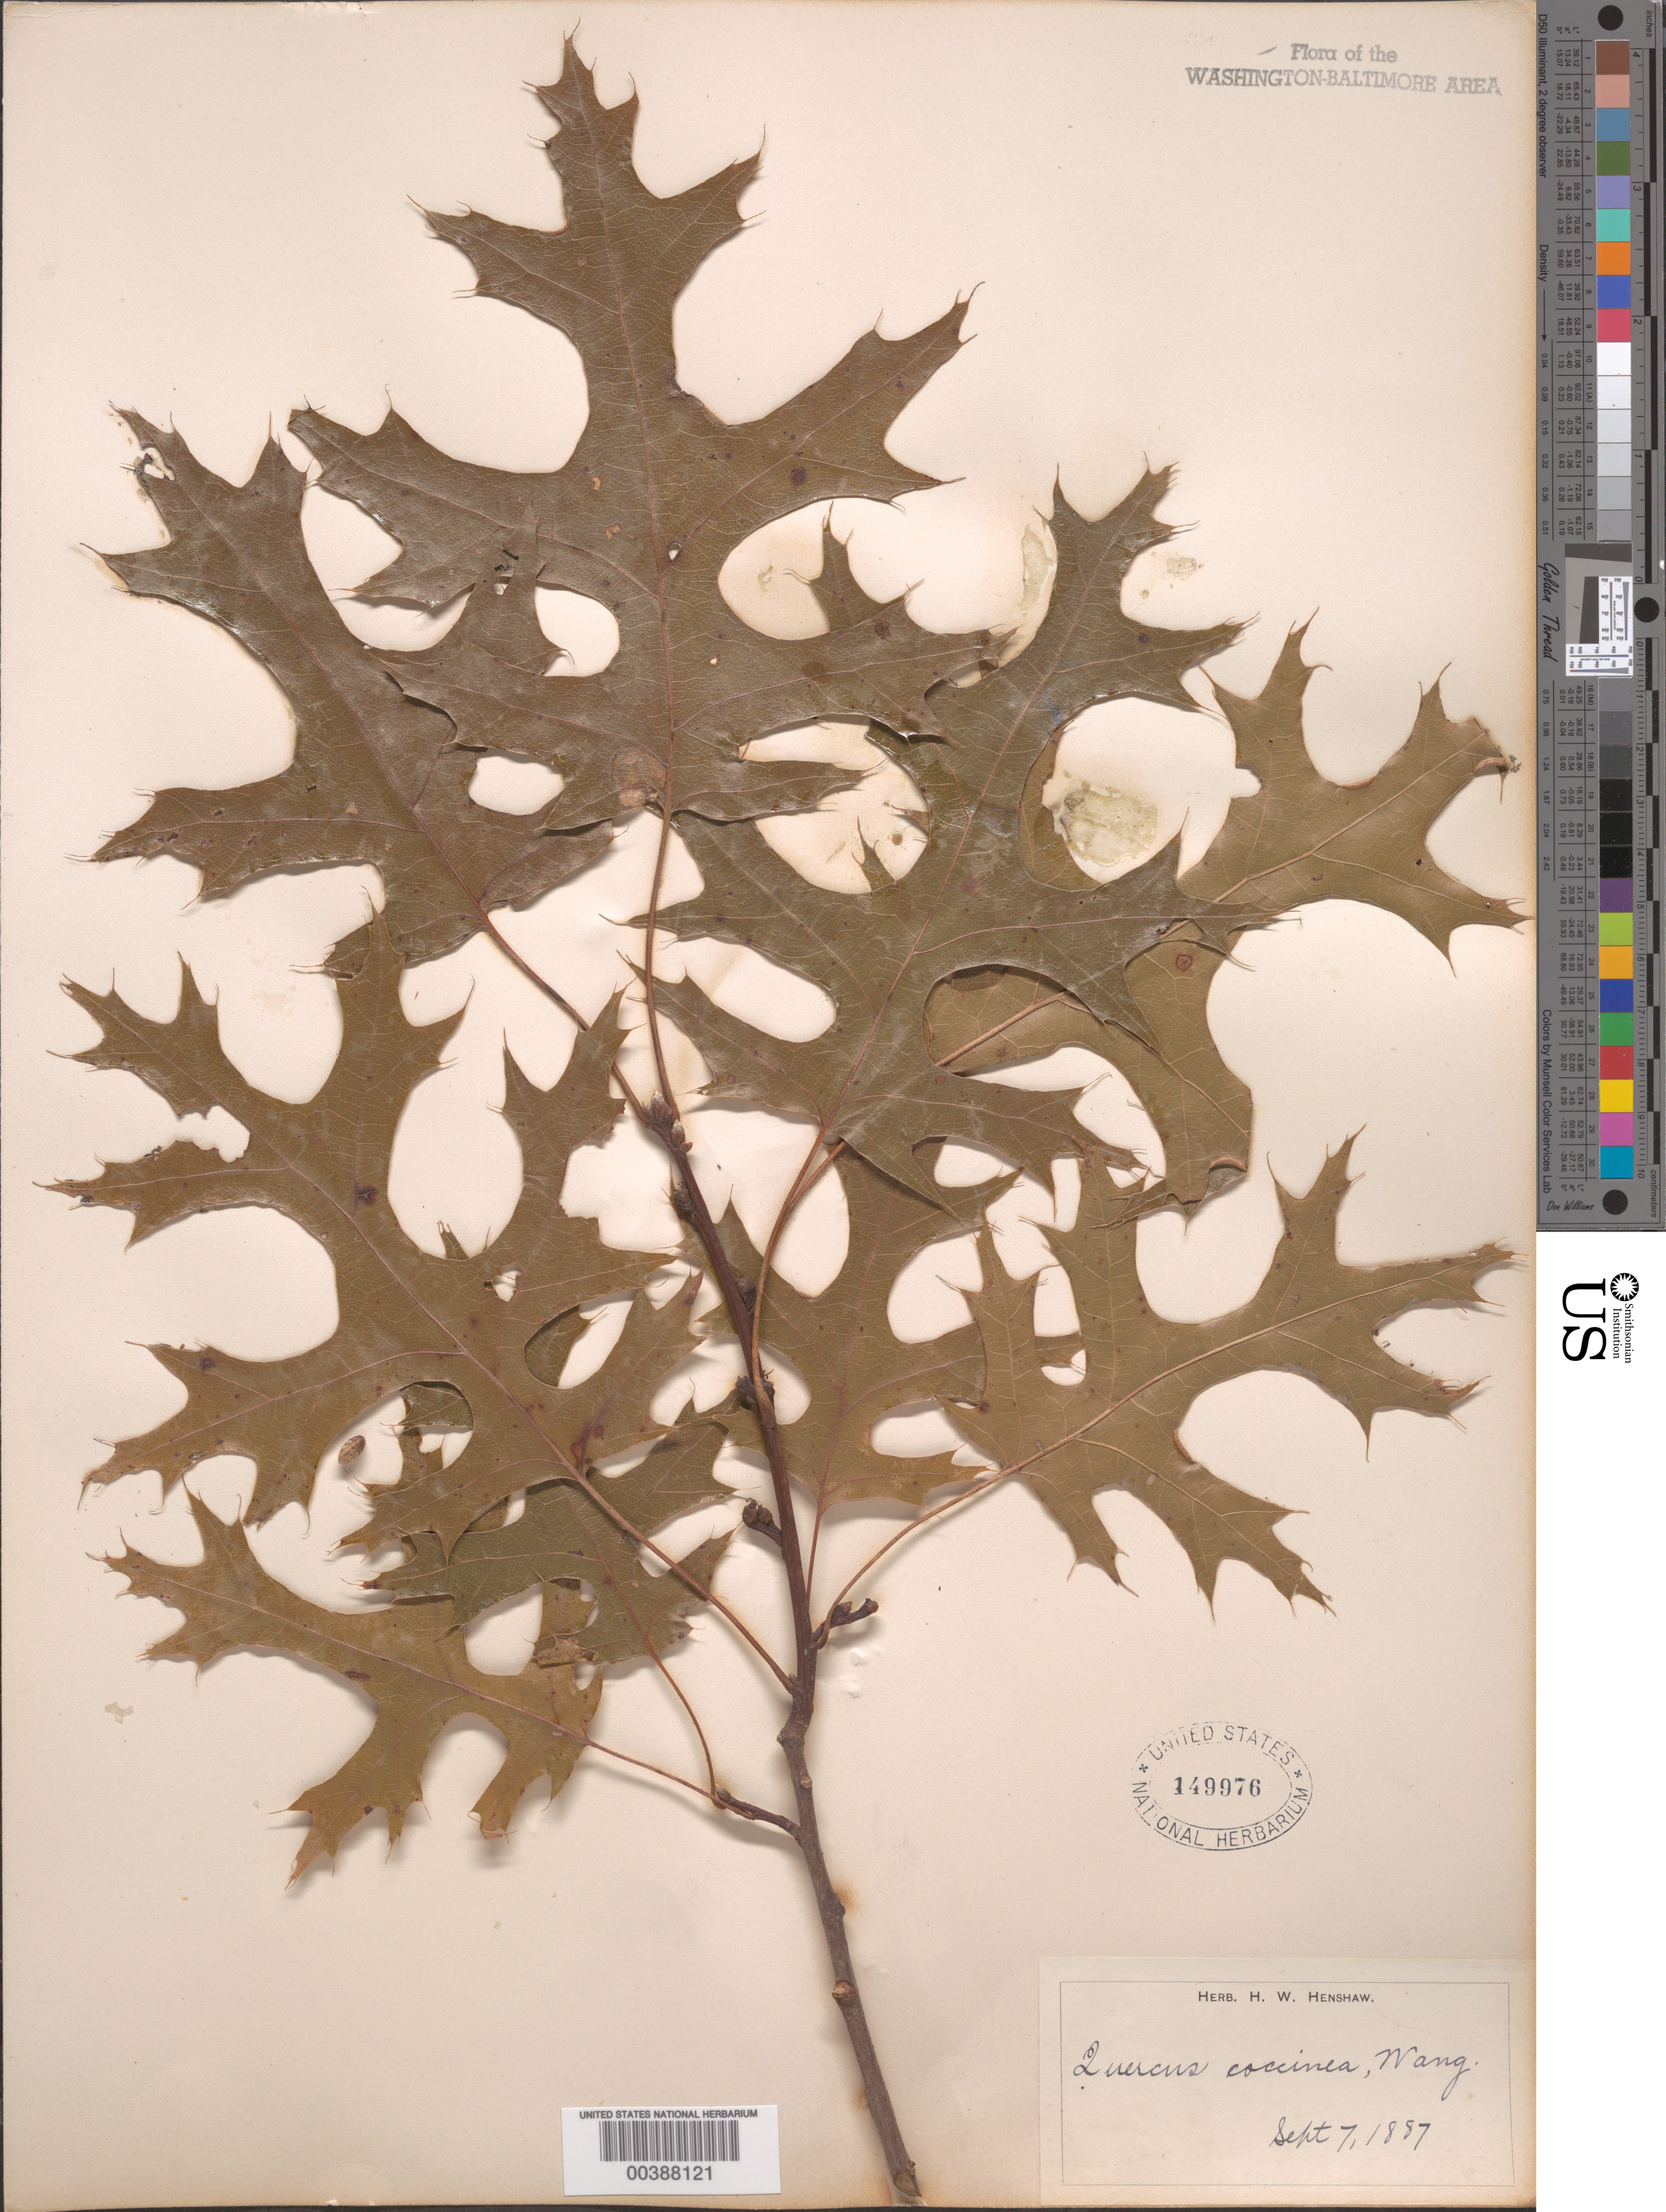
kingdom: Plantae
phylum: Tracheophyta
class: Magnoliopsida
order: Fagales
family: Fagaceae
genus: Quercus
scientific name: Quercus coccinea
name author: Münchh.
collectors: H. Henshaw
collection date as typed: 07 Sep 1887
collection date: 1887-09-07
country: United States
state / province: District of Columbia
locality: Washington DC area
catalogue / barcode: US 149976